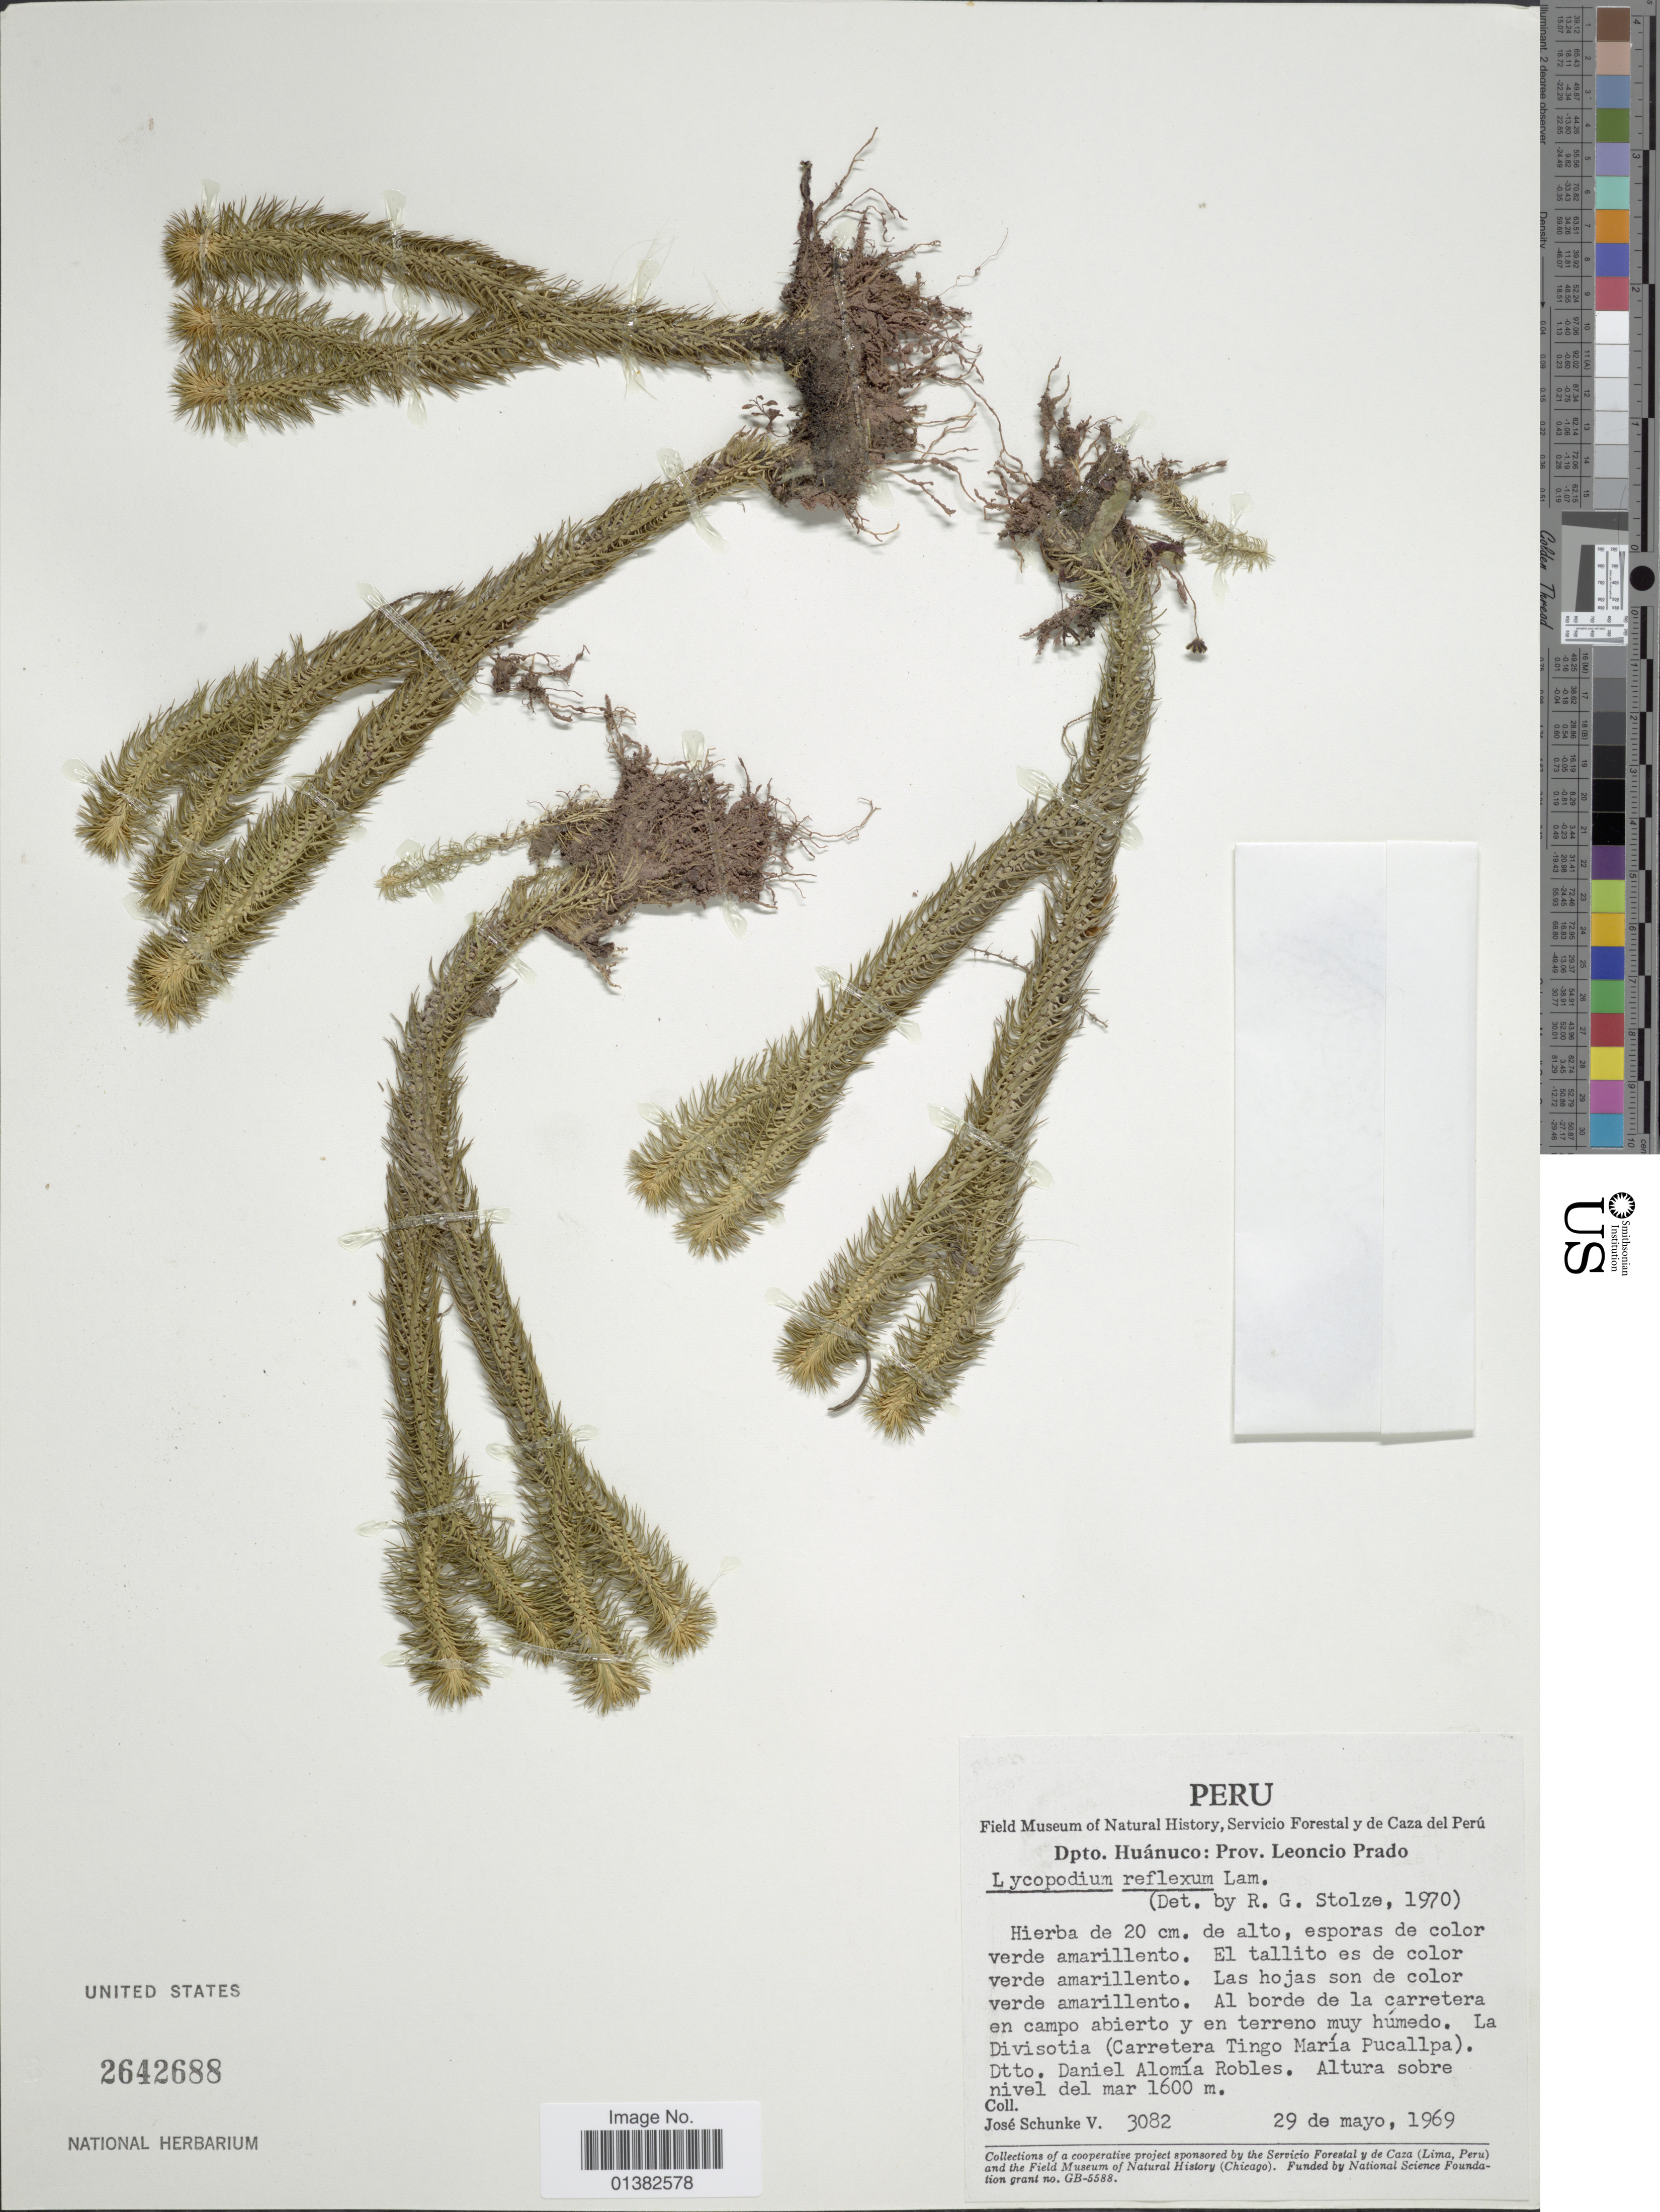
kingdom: Plantae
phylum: Tracheophyta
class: Lycopodiopsida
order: Lycopodiales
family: Lycopodiaceae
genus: Phlegmariurus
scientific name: Phlegmariurus reflexus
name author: (Lam.) B. Øllg.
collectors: J. Schunke Vigo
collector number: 3082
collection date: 1969-05-29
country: Peru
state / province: Huánuco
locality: Prov. Leoncio Prado, Al borde de la carretera en campo abierto y en terreno muy húmedo. La Divisotia (Carretera Tingo María Pucallpa). Dtto. Daniel Alomía Robles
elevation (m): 1600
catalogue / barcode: US 2642688